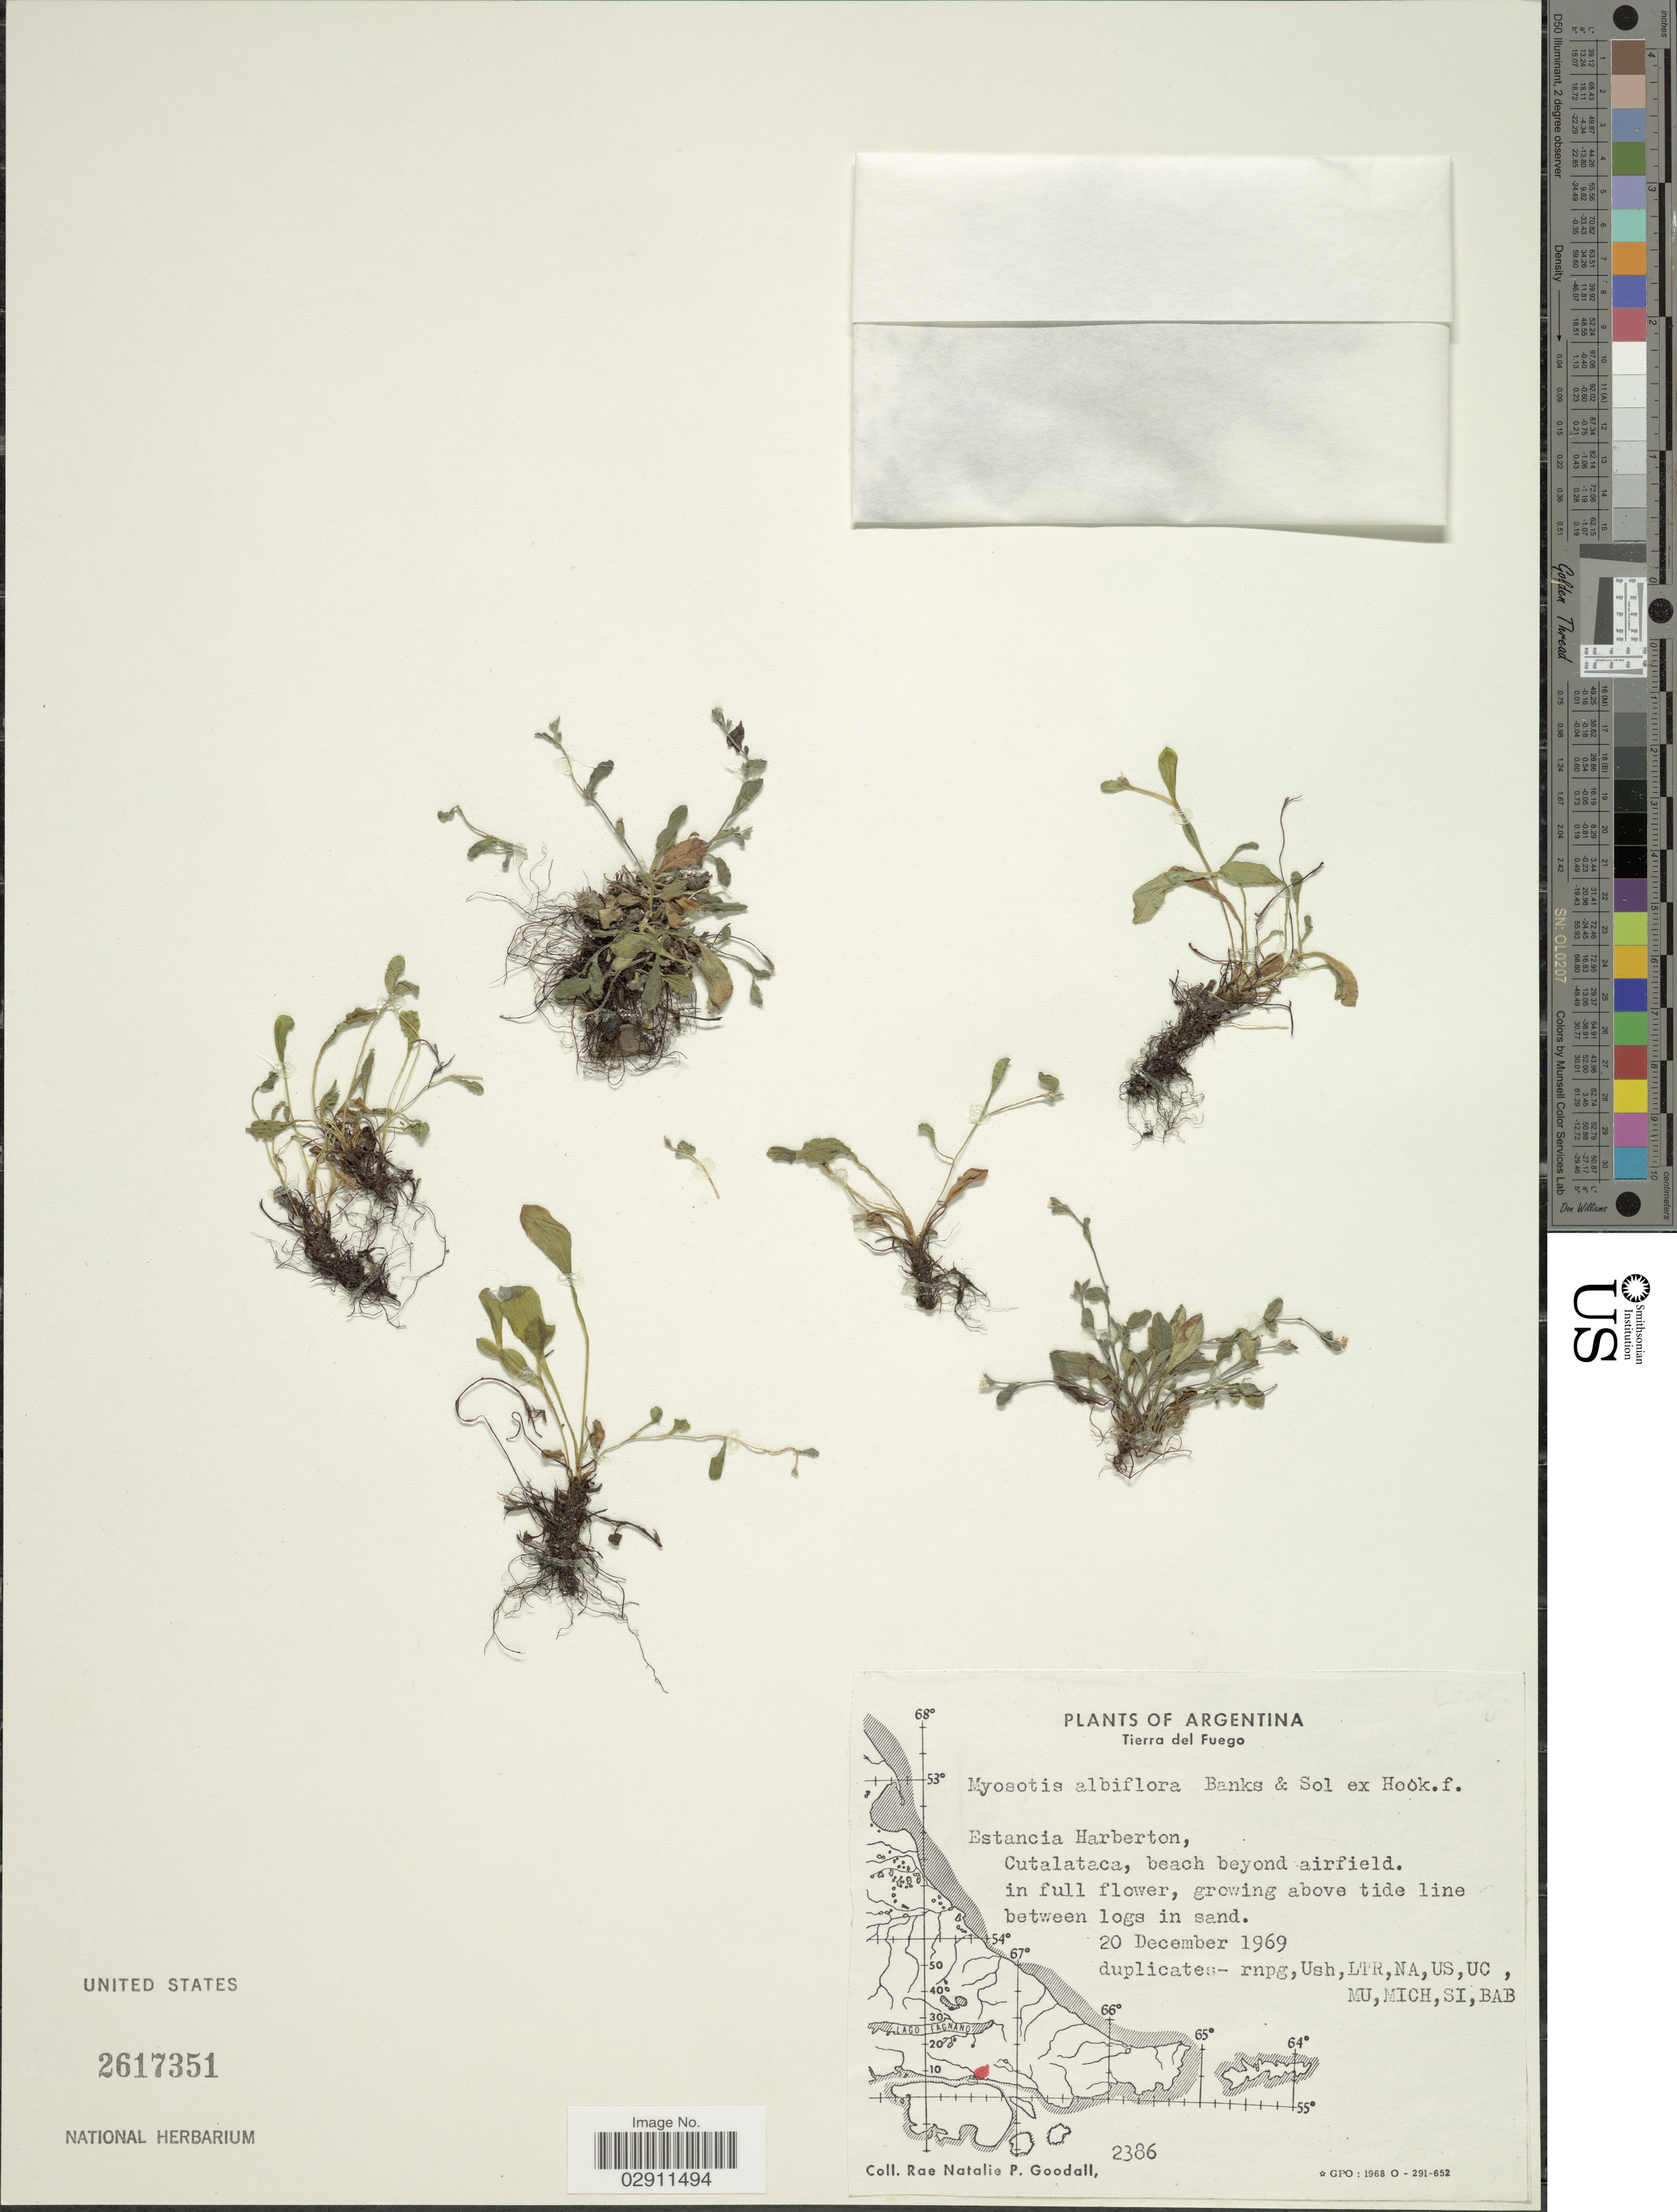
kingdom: Plantae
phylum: Tracheophyta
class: Magnoliopsida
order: Boraginales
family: Boraginaceae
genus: Myosotis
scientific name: Myosotis albiflora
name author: Banks & Sol. ex Hook. f.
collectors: R. Goodall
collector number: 2386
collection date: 1969-12-20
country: Argentina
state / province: Tierra del Fuego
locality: Estancia Harberton, Cutalataca, beach beyond airfield.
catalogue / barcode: US 2617351